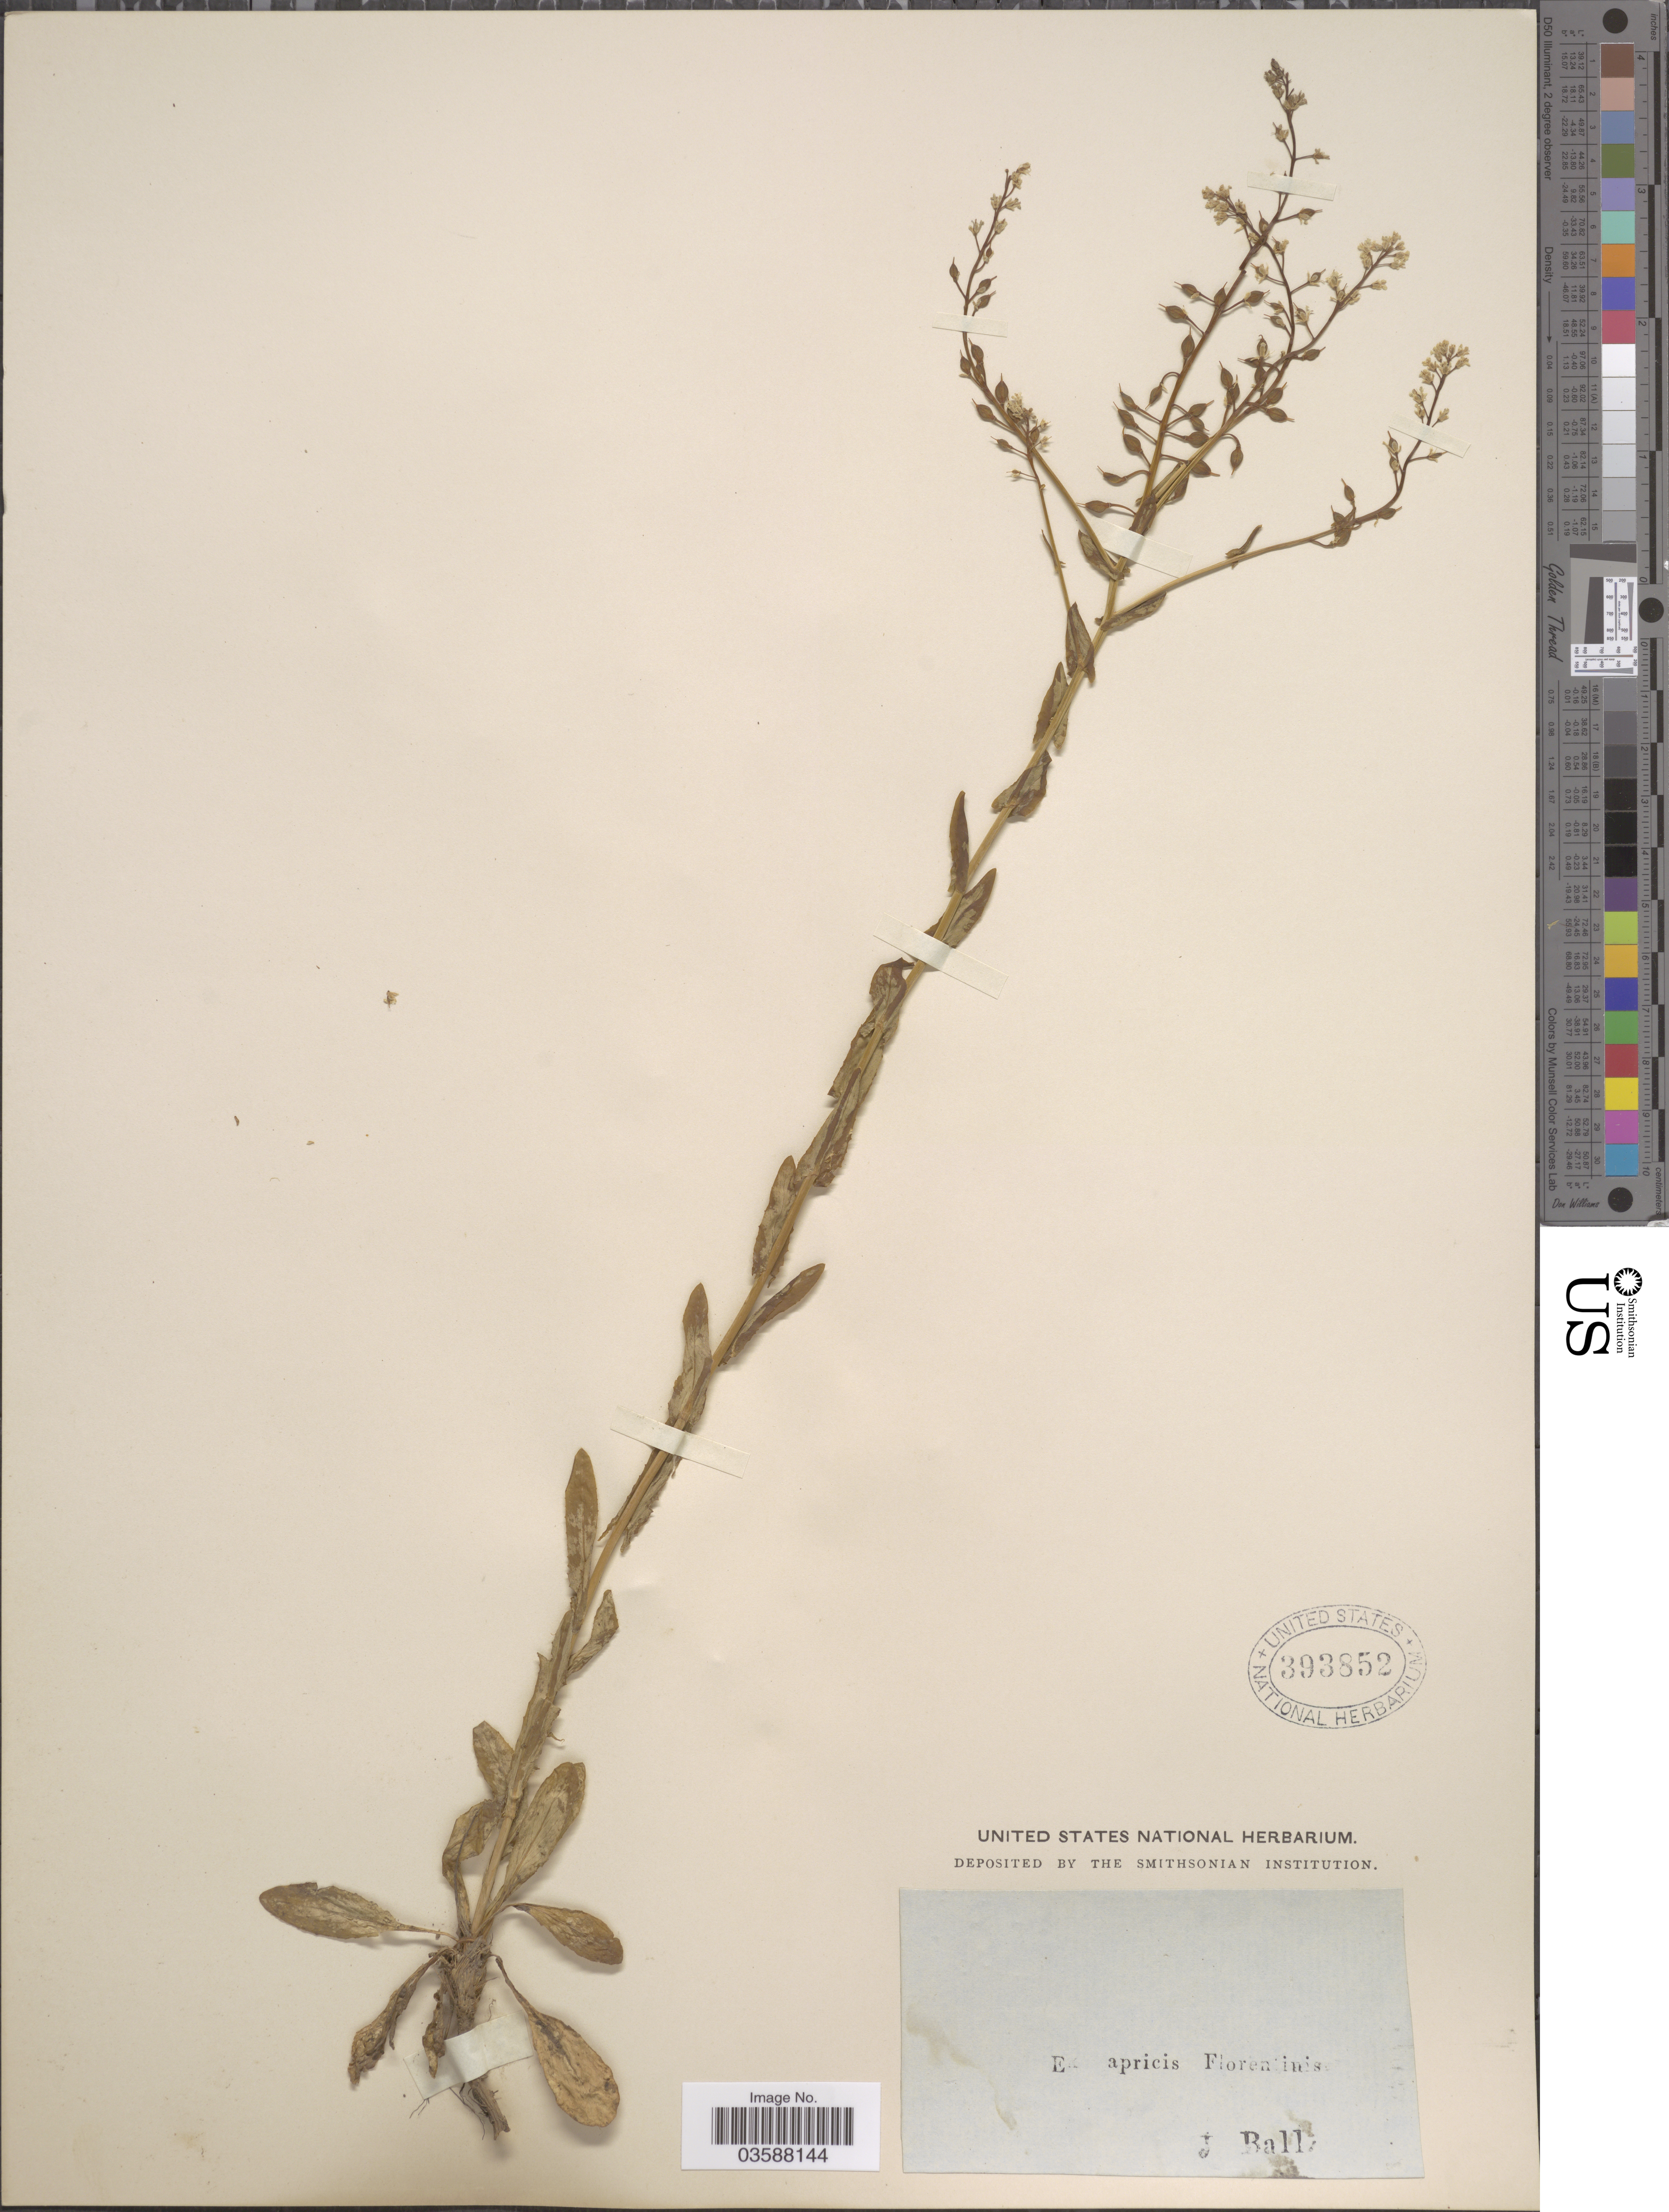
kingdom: Plantae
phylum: Tracheophyta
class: Magnoliopsida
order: Brassicales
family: Brassicaceae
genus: Rorippa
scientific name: Rorippa sp.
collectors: J. Ball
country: Italy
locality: Ex apricis Florentinis.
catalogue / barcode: US 393852